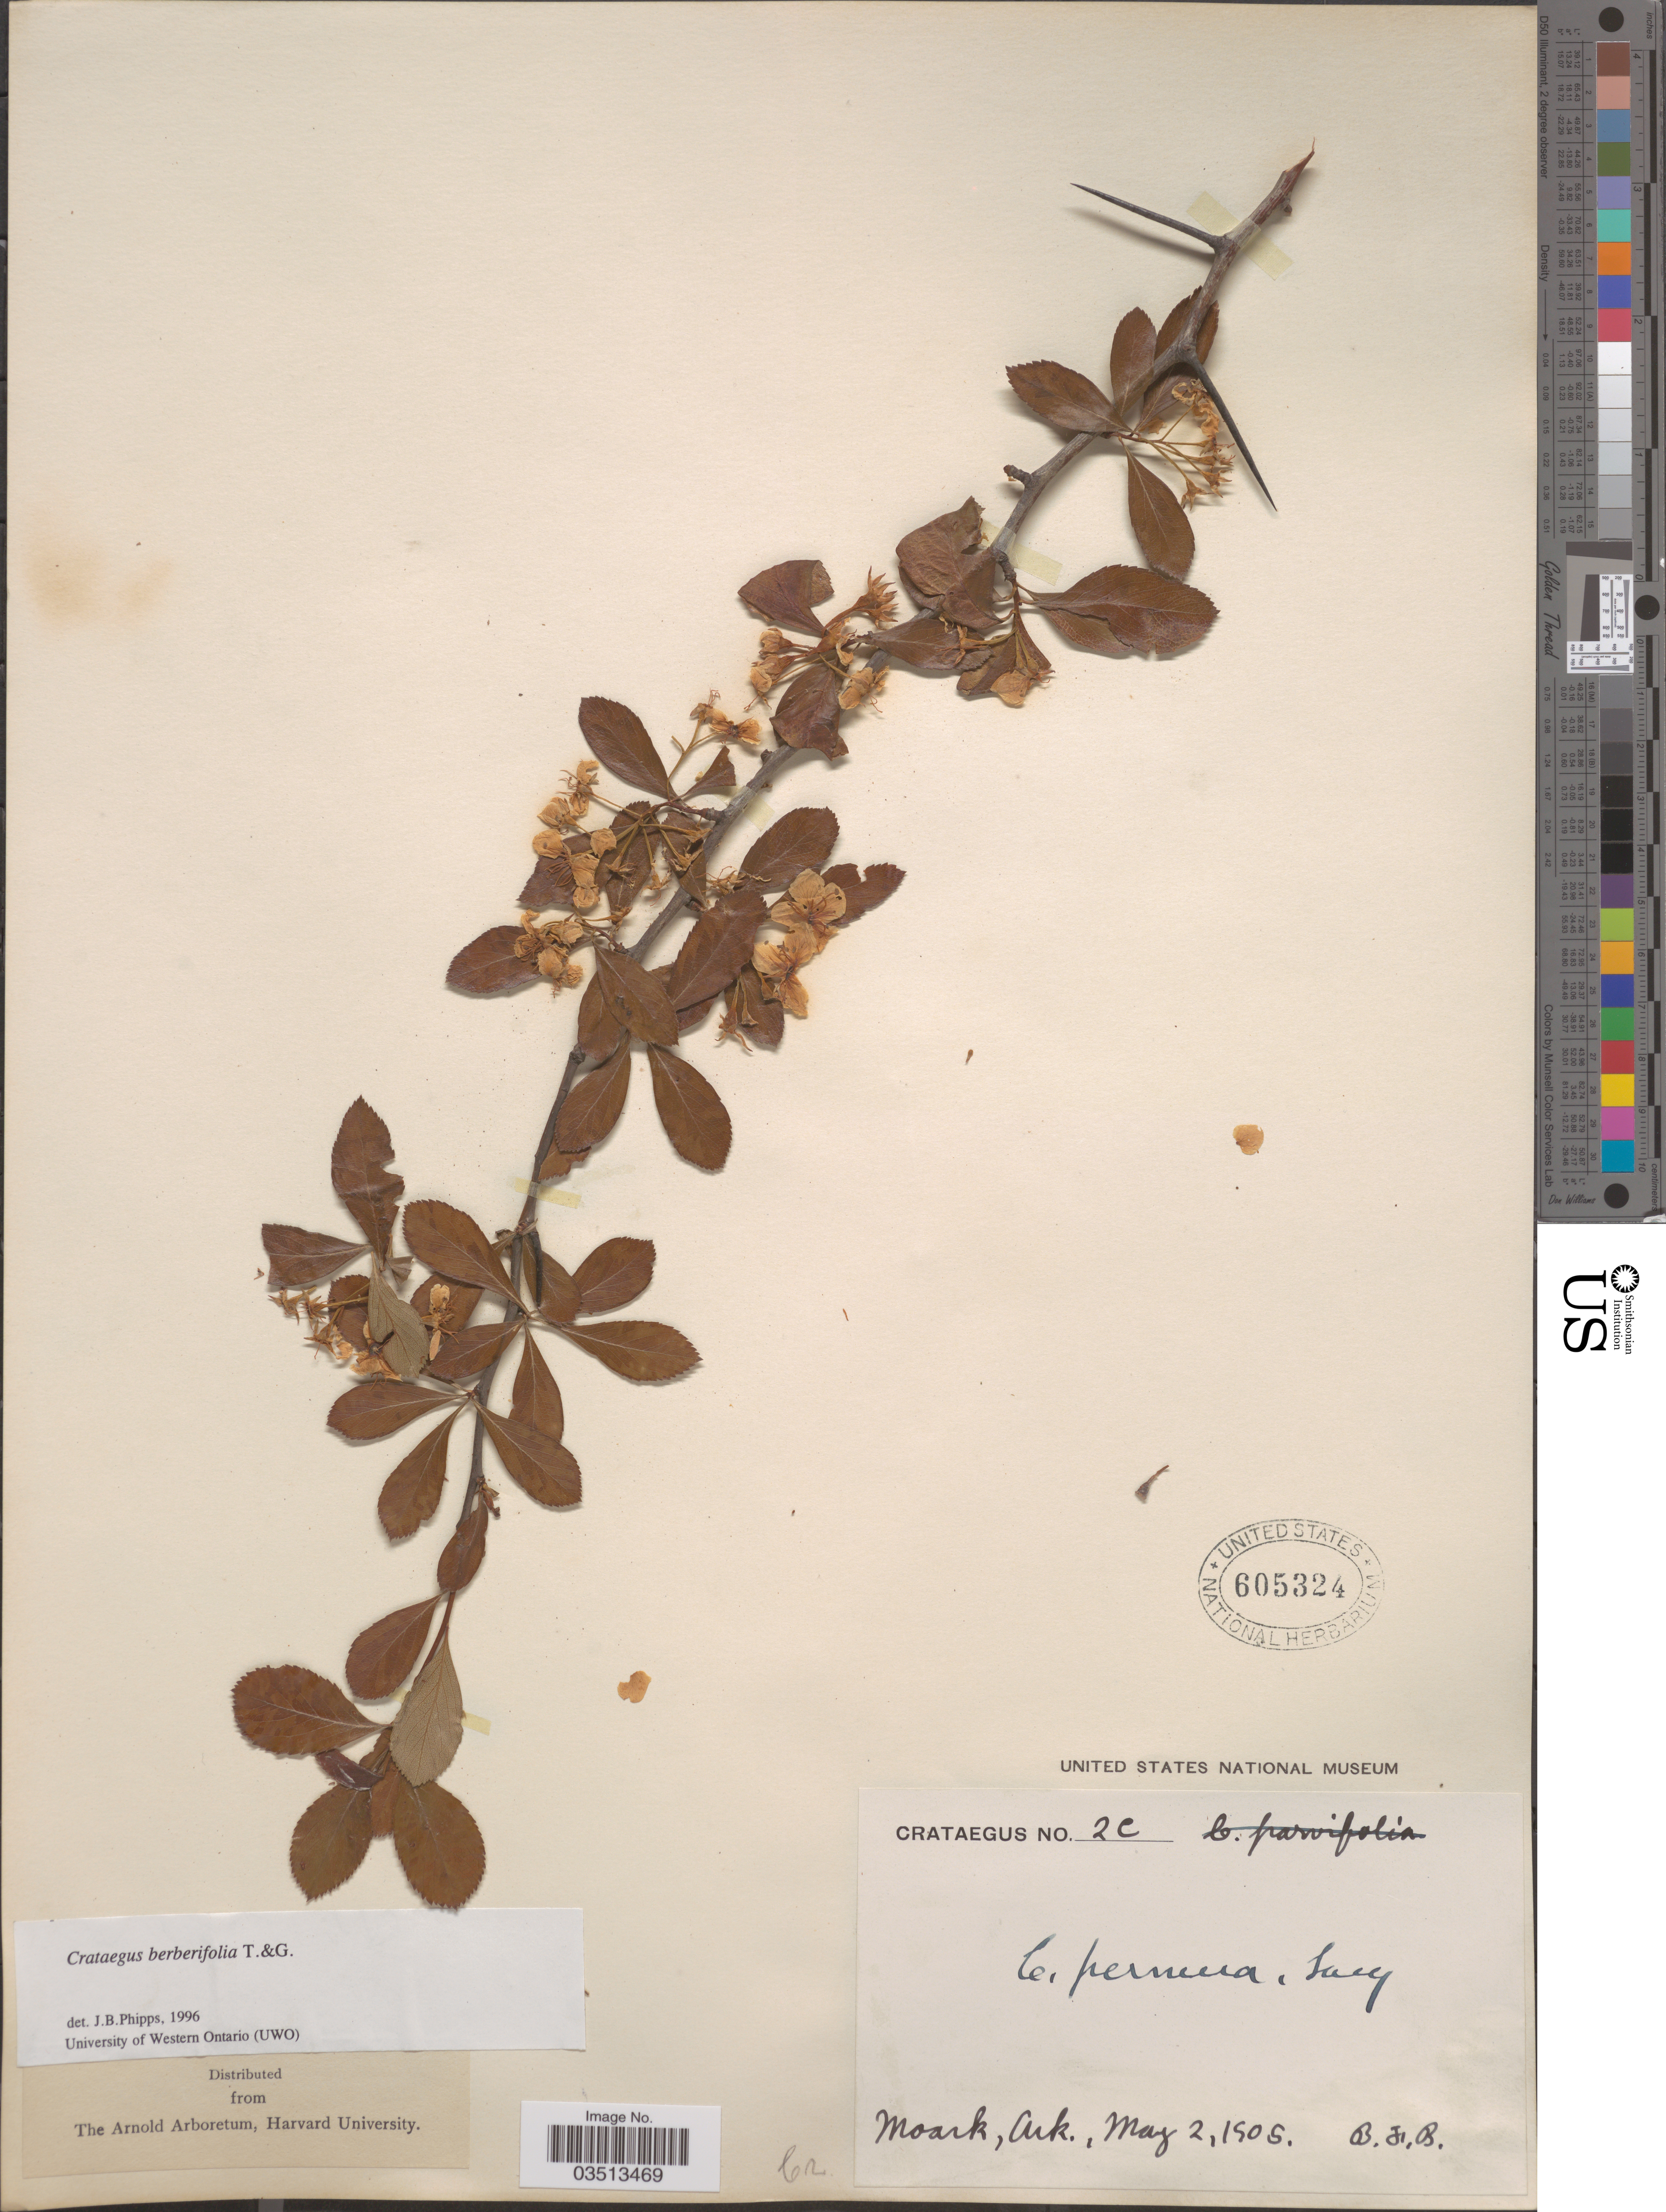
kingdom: Plantae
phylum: Tracheophyta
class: Magnoliopsida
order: Rosales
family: Rosaceae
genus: Crataegus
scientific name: Crataegus berberifolia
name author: Torr. & A. Gray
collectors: B. F. Bush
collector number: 2C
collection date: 1905-05-02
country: United States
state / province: Arkansas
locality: Moark.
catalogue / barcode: US 605324